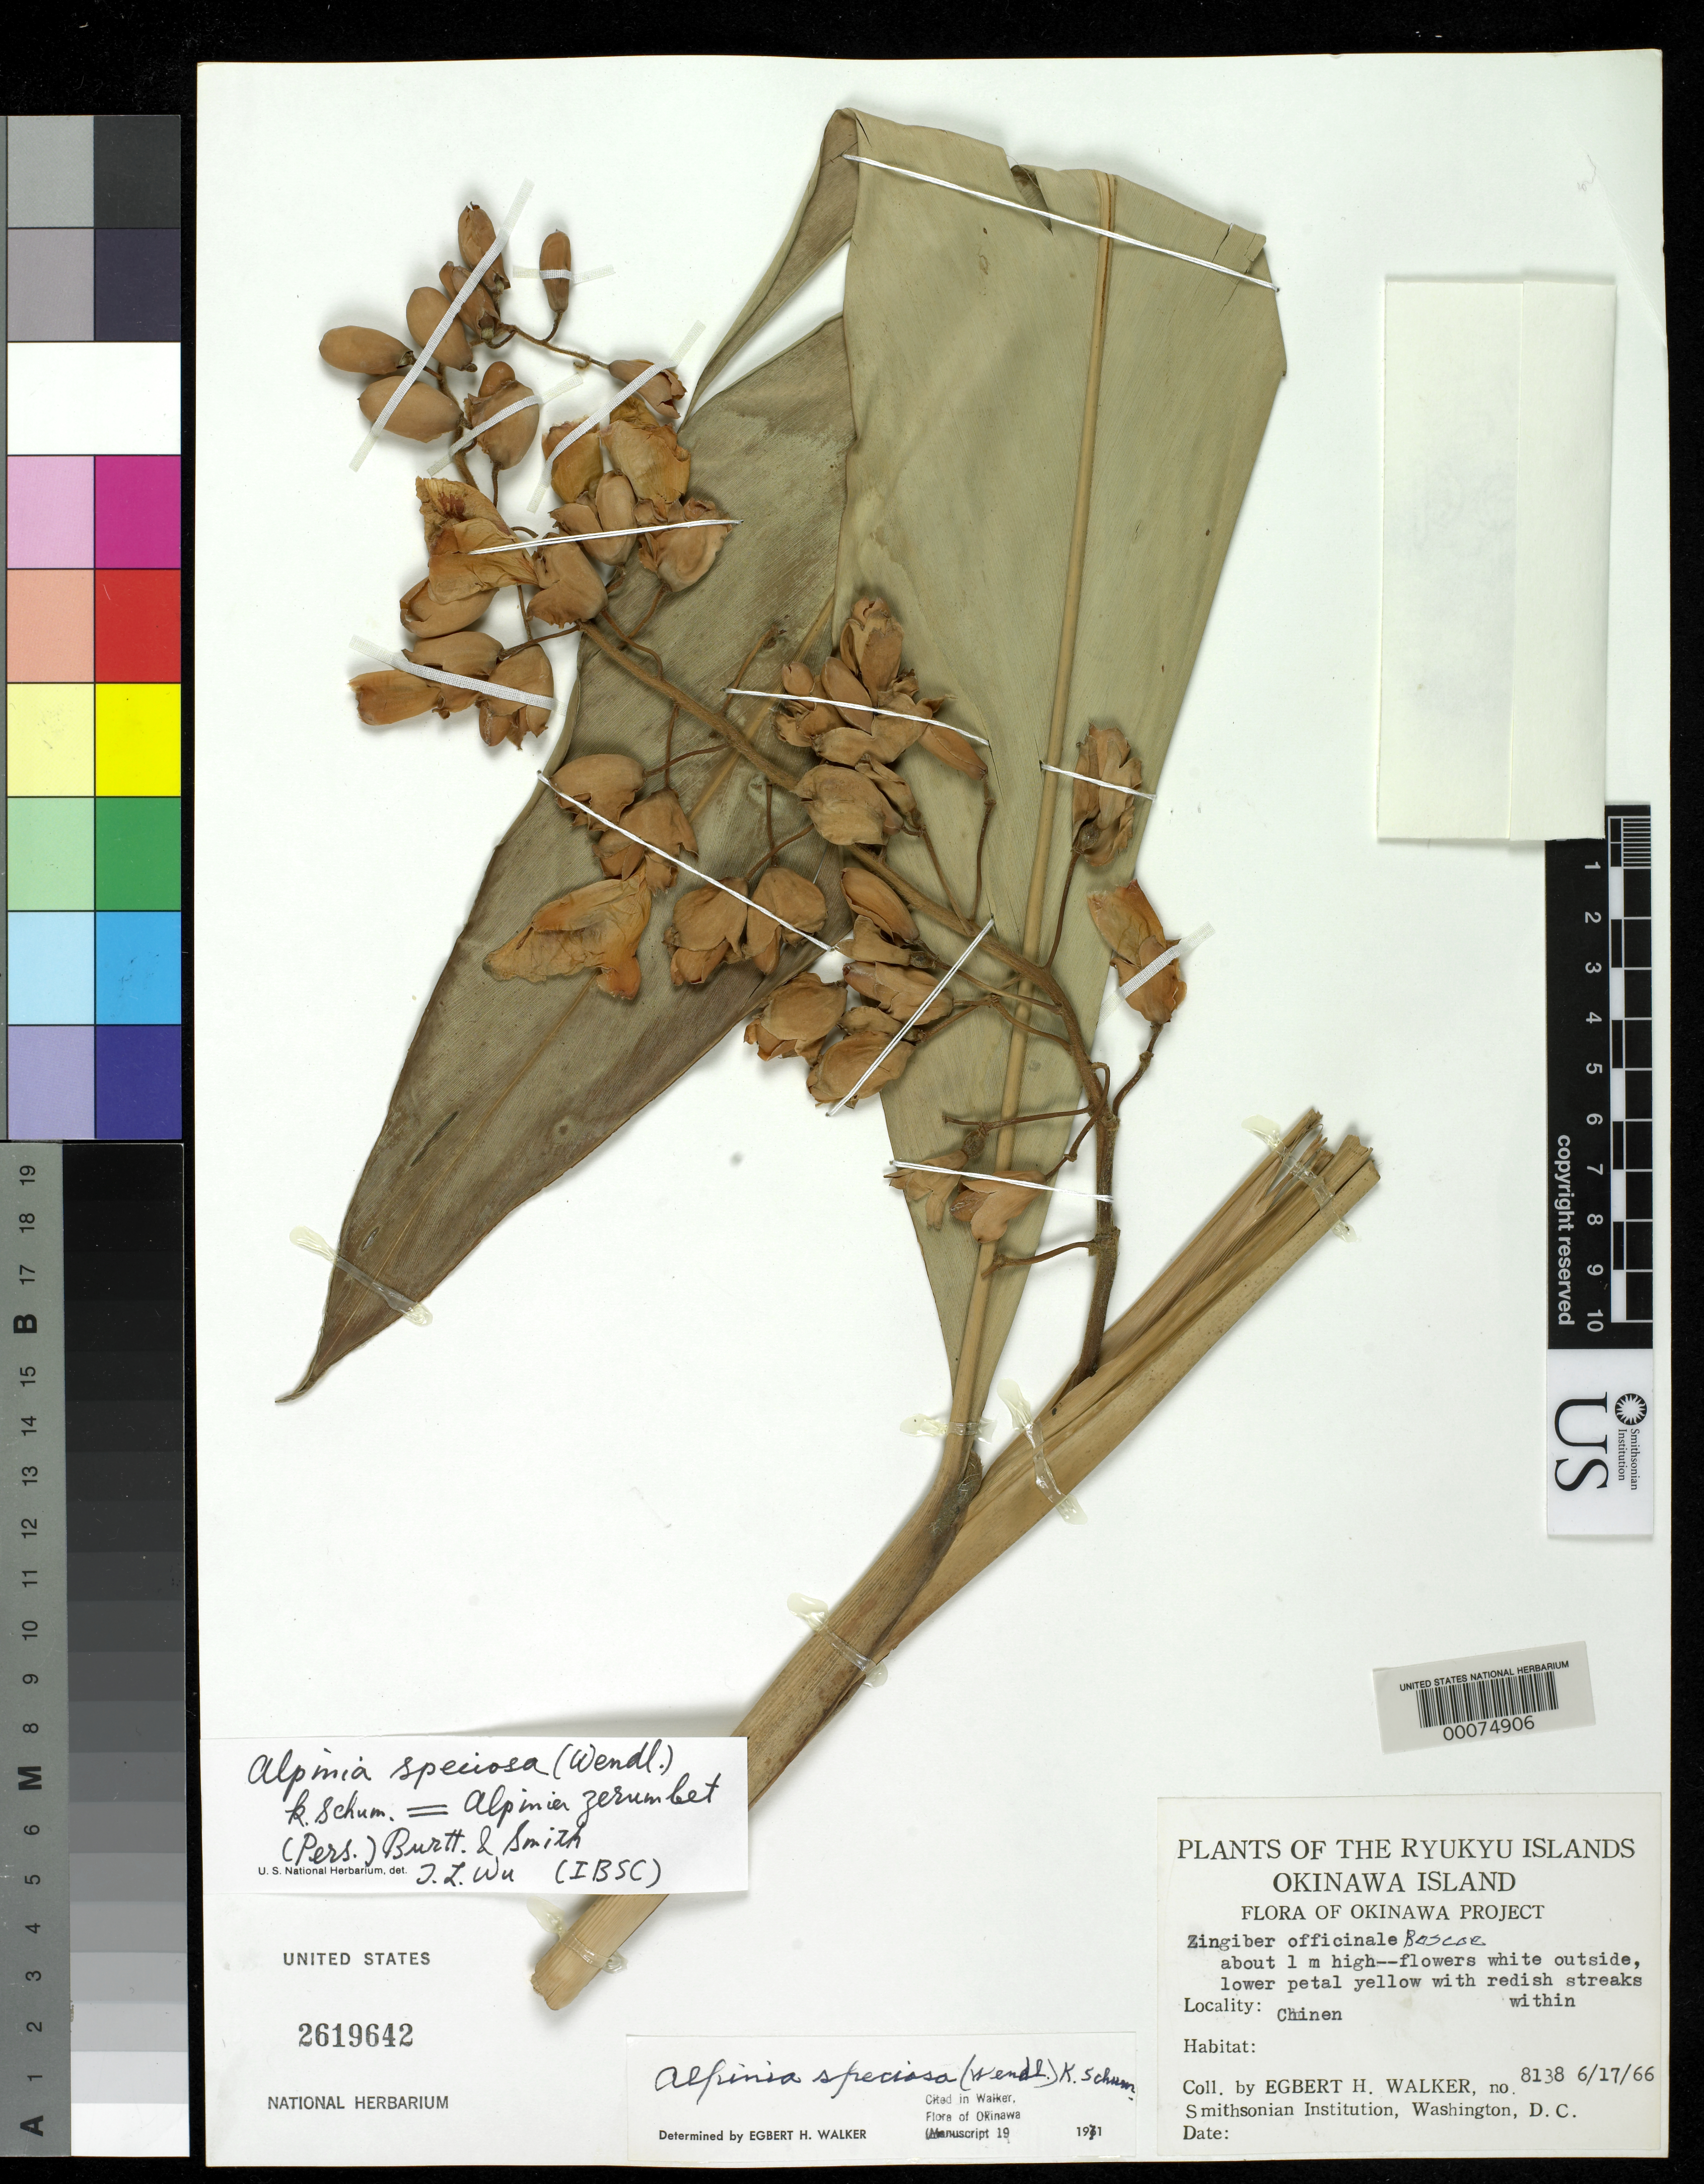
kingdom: Plantae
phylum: Tracheophyta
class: Liliopsida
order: Zingiberales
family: Zingiberaceae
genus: Alpinia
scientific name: Alpinia zerumbet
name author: (Pers.) B.L. Burtt & R.M. Sm.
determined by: Wu, Te-Ling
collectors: E. H. Walker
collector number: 8138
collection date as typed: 17 Jun 1966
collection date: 1966-06-17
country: Japan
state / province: Okinawa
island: Okinawa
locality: Okinawa i., chinen [Okinawa Is.]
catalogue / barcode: US 2619642